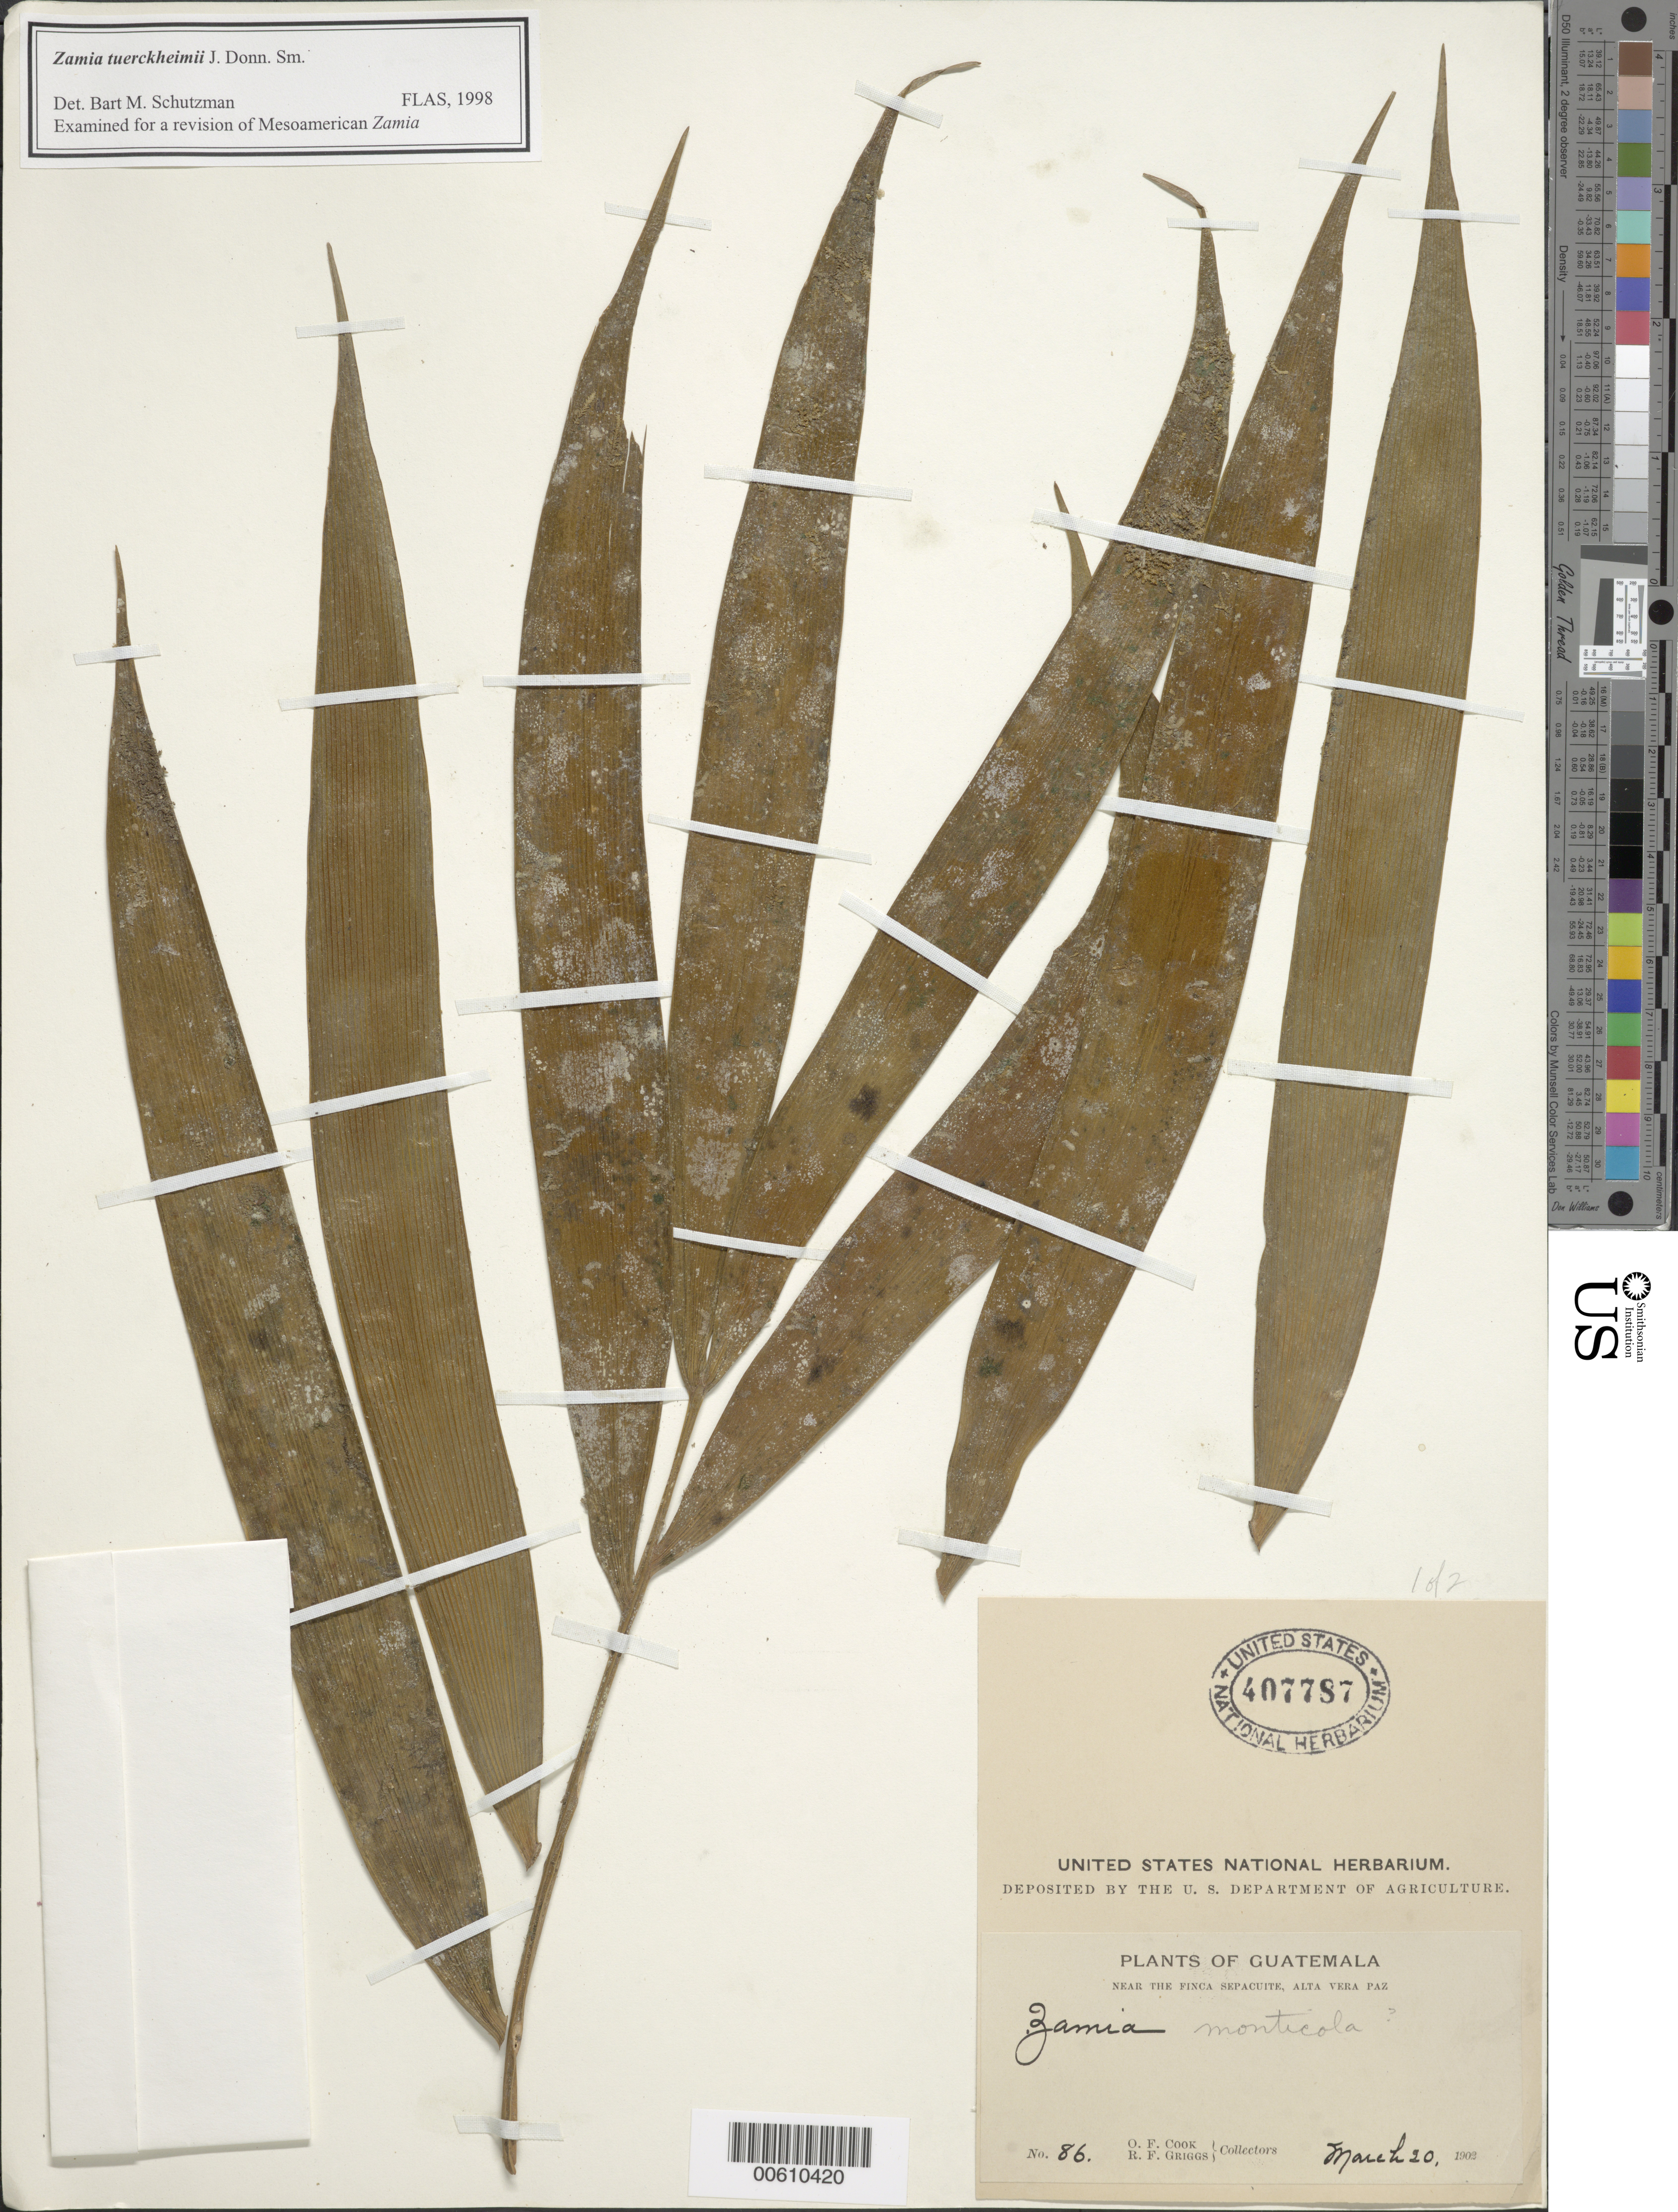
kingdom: Plantae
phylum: Tracheophyta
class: Cycadopsida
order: Cycadales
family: Zamiaceae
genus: Zamia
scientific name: Zamia tuerckheimii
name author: Donn. Sm.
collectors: O. F. Cook & R. F. Griggs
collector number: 86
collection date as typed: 20 Mar 1902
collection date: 1902-03-20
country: Guatemala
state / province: Alta Verapaz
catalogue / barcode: US 407787